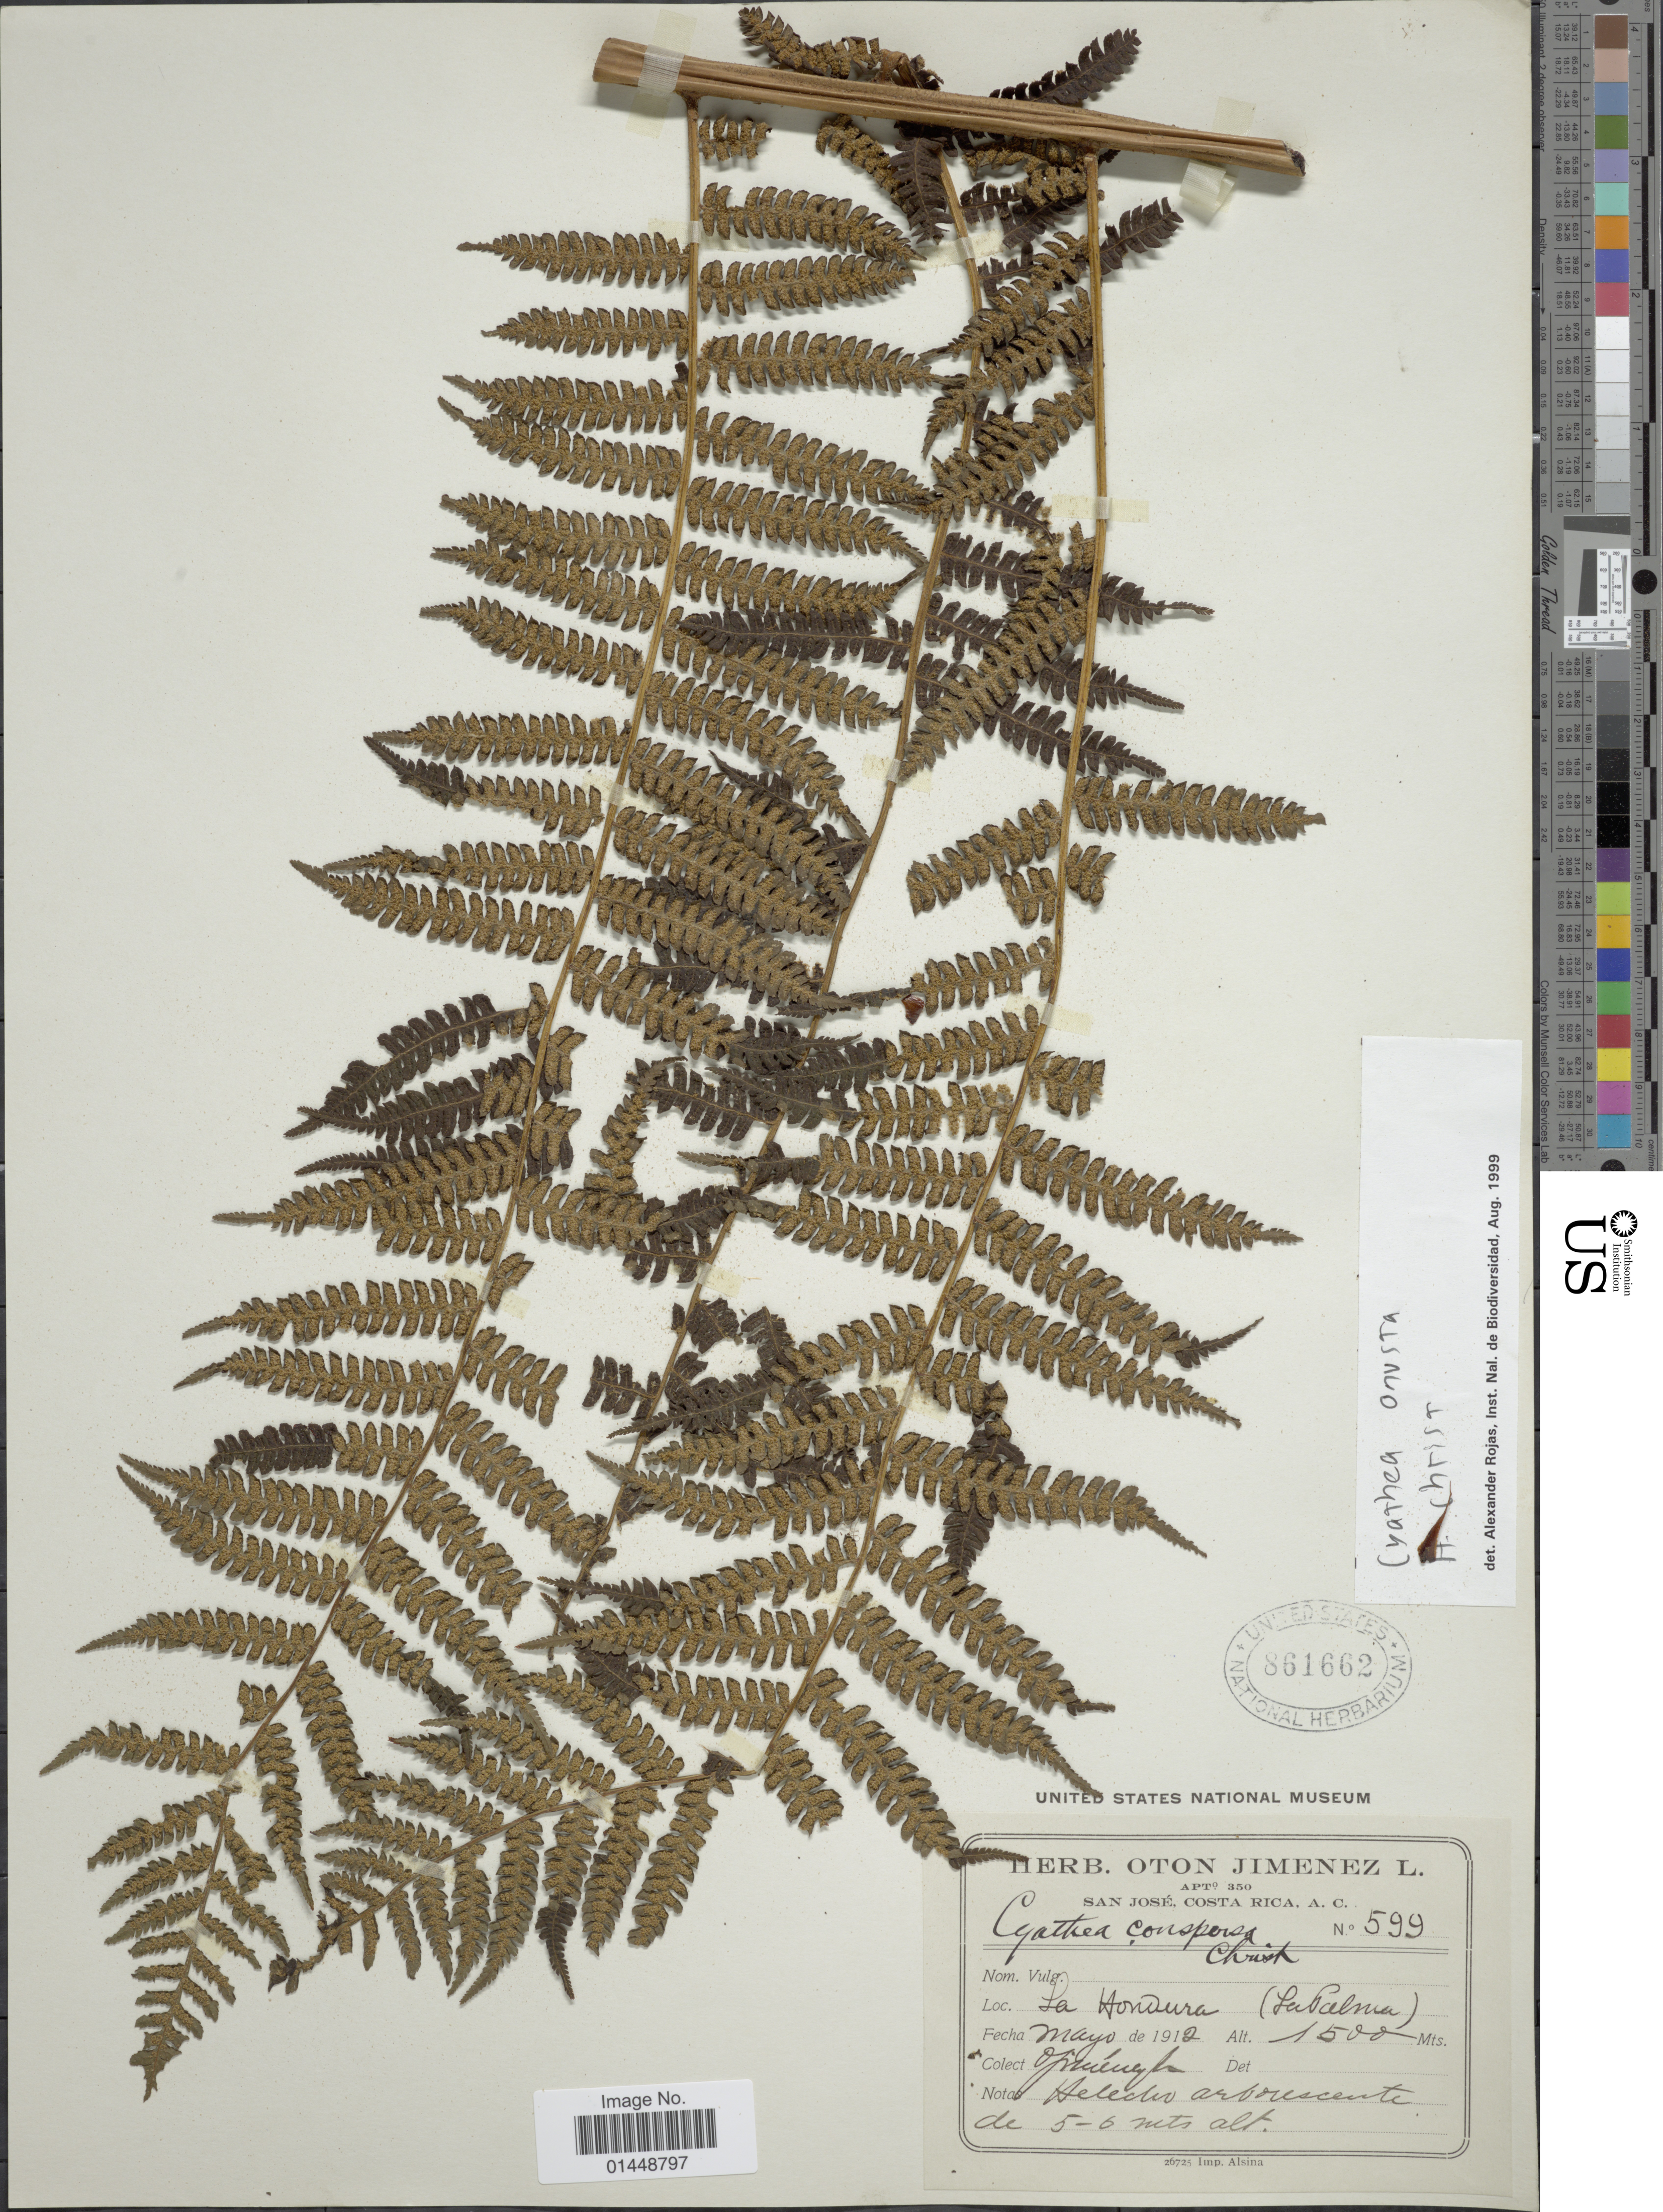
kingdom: Plantae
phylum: Tracheophyta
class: Polypodiopsida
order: Cyatheales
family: Cyatheaceae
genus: Cyathea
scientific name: Cyathea fulva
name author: (M. Martens & Galeotti) Fée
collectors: O. Jiménez L.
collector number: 599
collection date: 1912-05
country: Costa Rica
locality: La Hondura (La Palma)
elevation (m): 1500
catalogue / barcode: US 861662